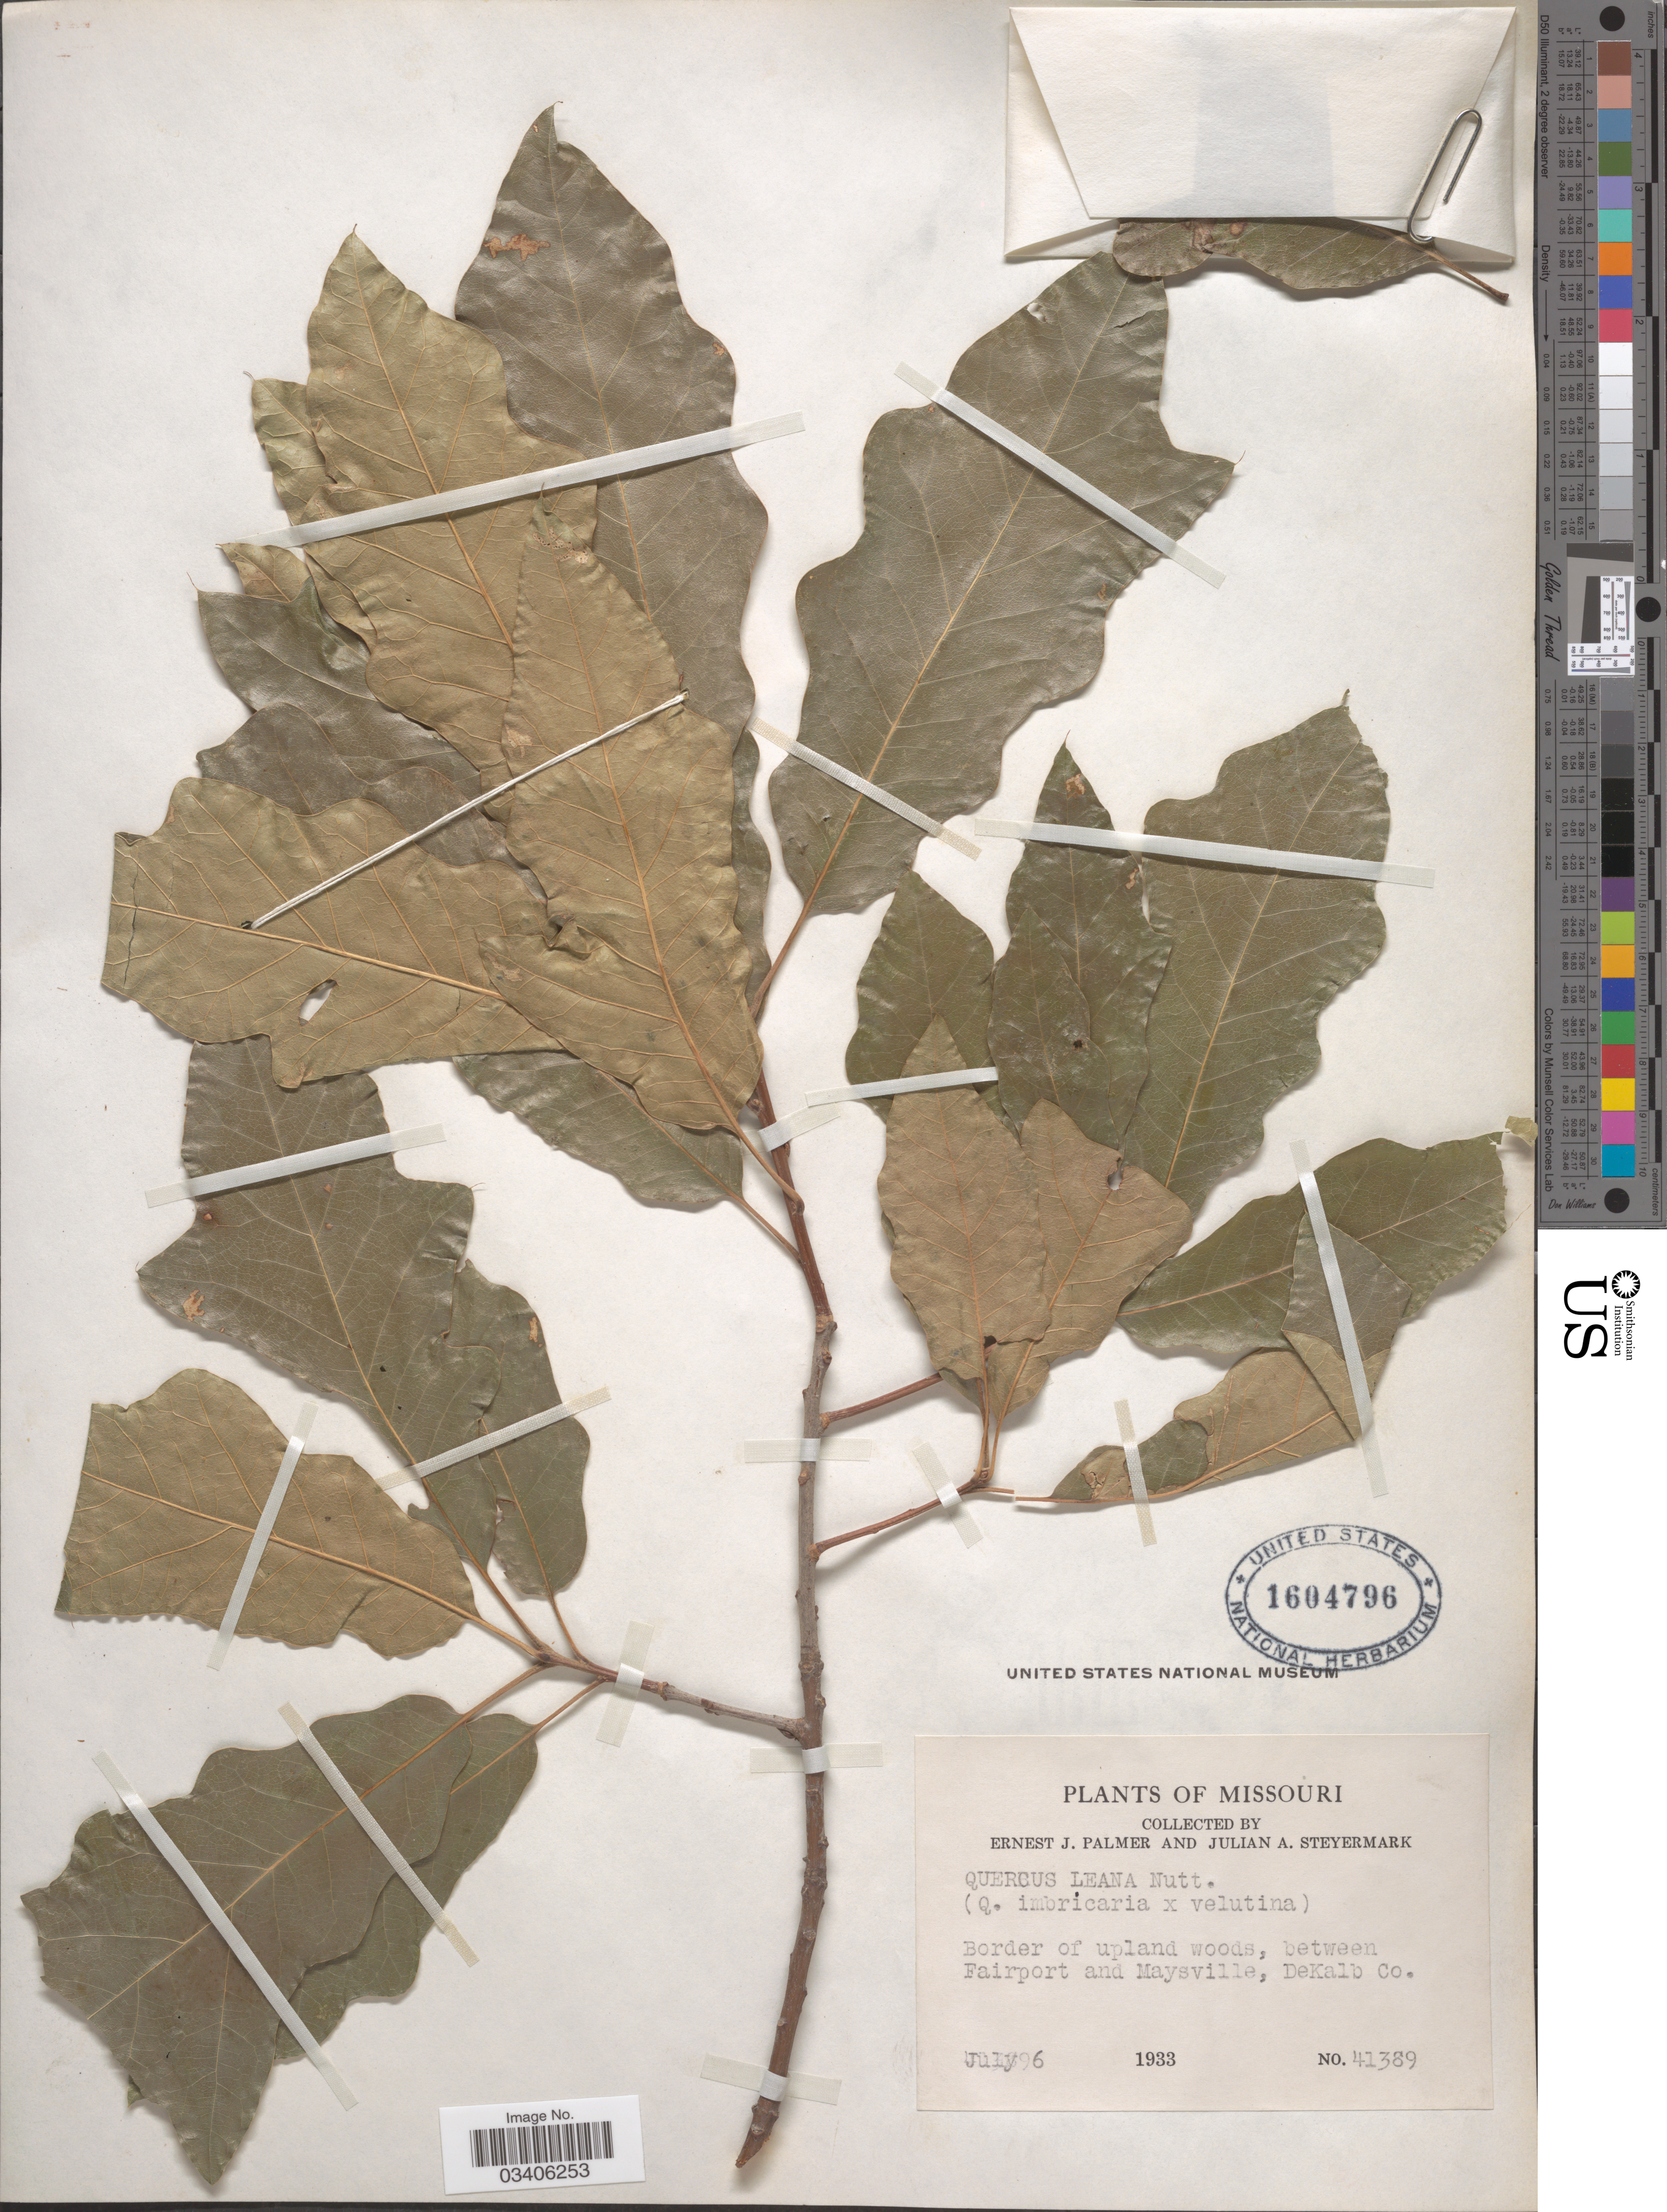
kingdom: Plantae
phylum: Tracheophyta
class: Magnoliopsida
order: Fagales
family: Fagaceae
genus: Quercus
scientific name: Quercus x leana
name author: Nutt.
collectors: E. J. Palmer & J. Steyermark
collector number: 41389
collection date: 1933-07-06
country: United States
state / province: Missouri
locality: Border of upland woods, between Fairport and Maysville, DeKalb Co.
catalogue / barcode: US 1604796